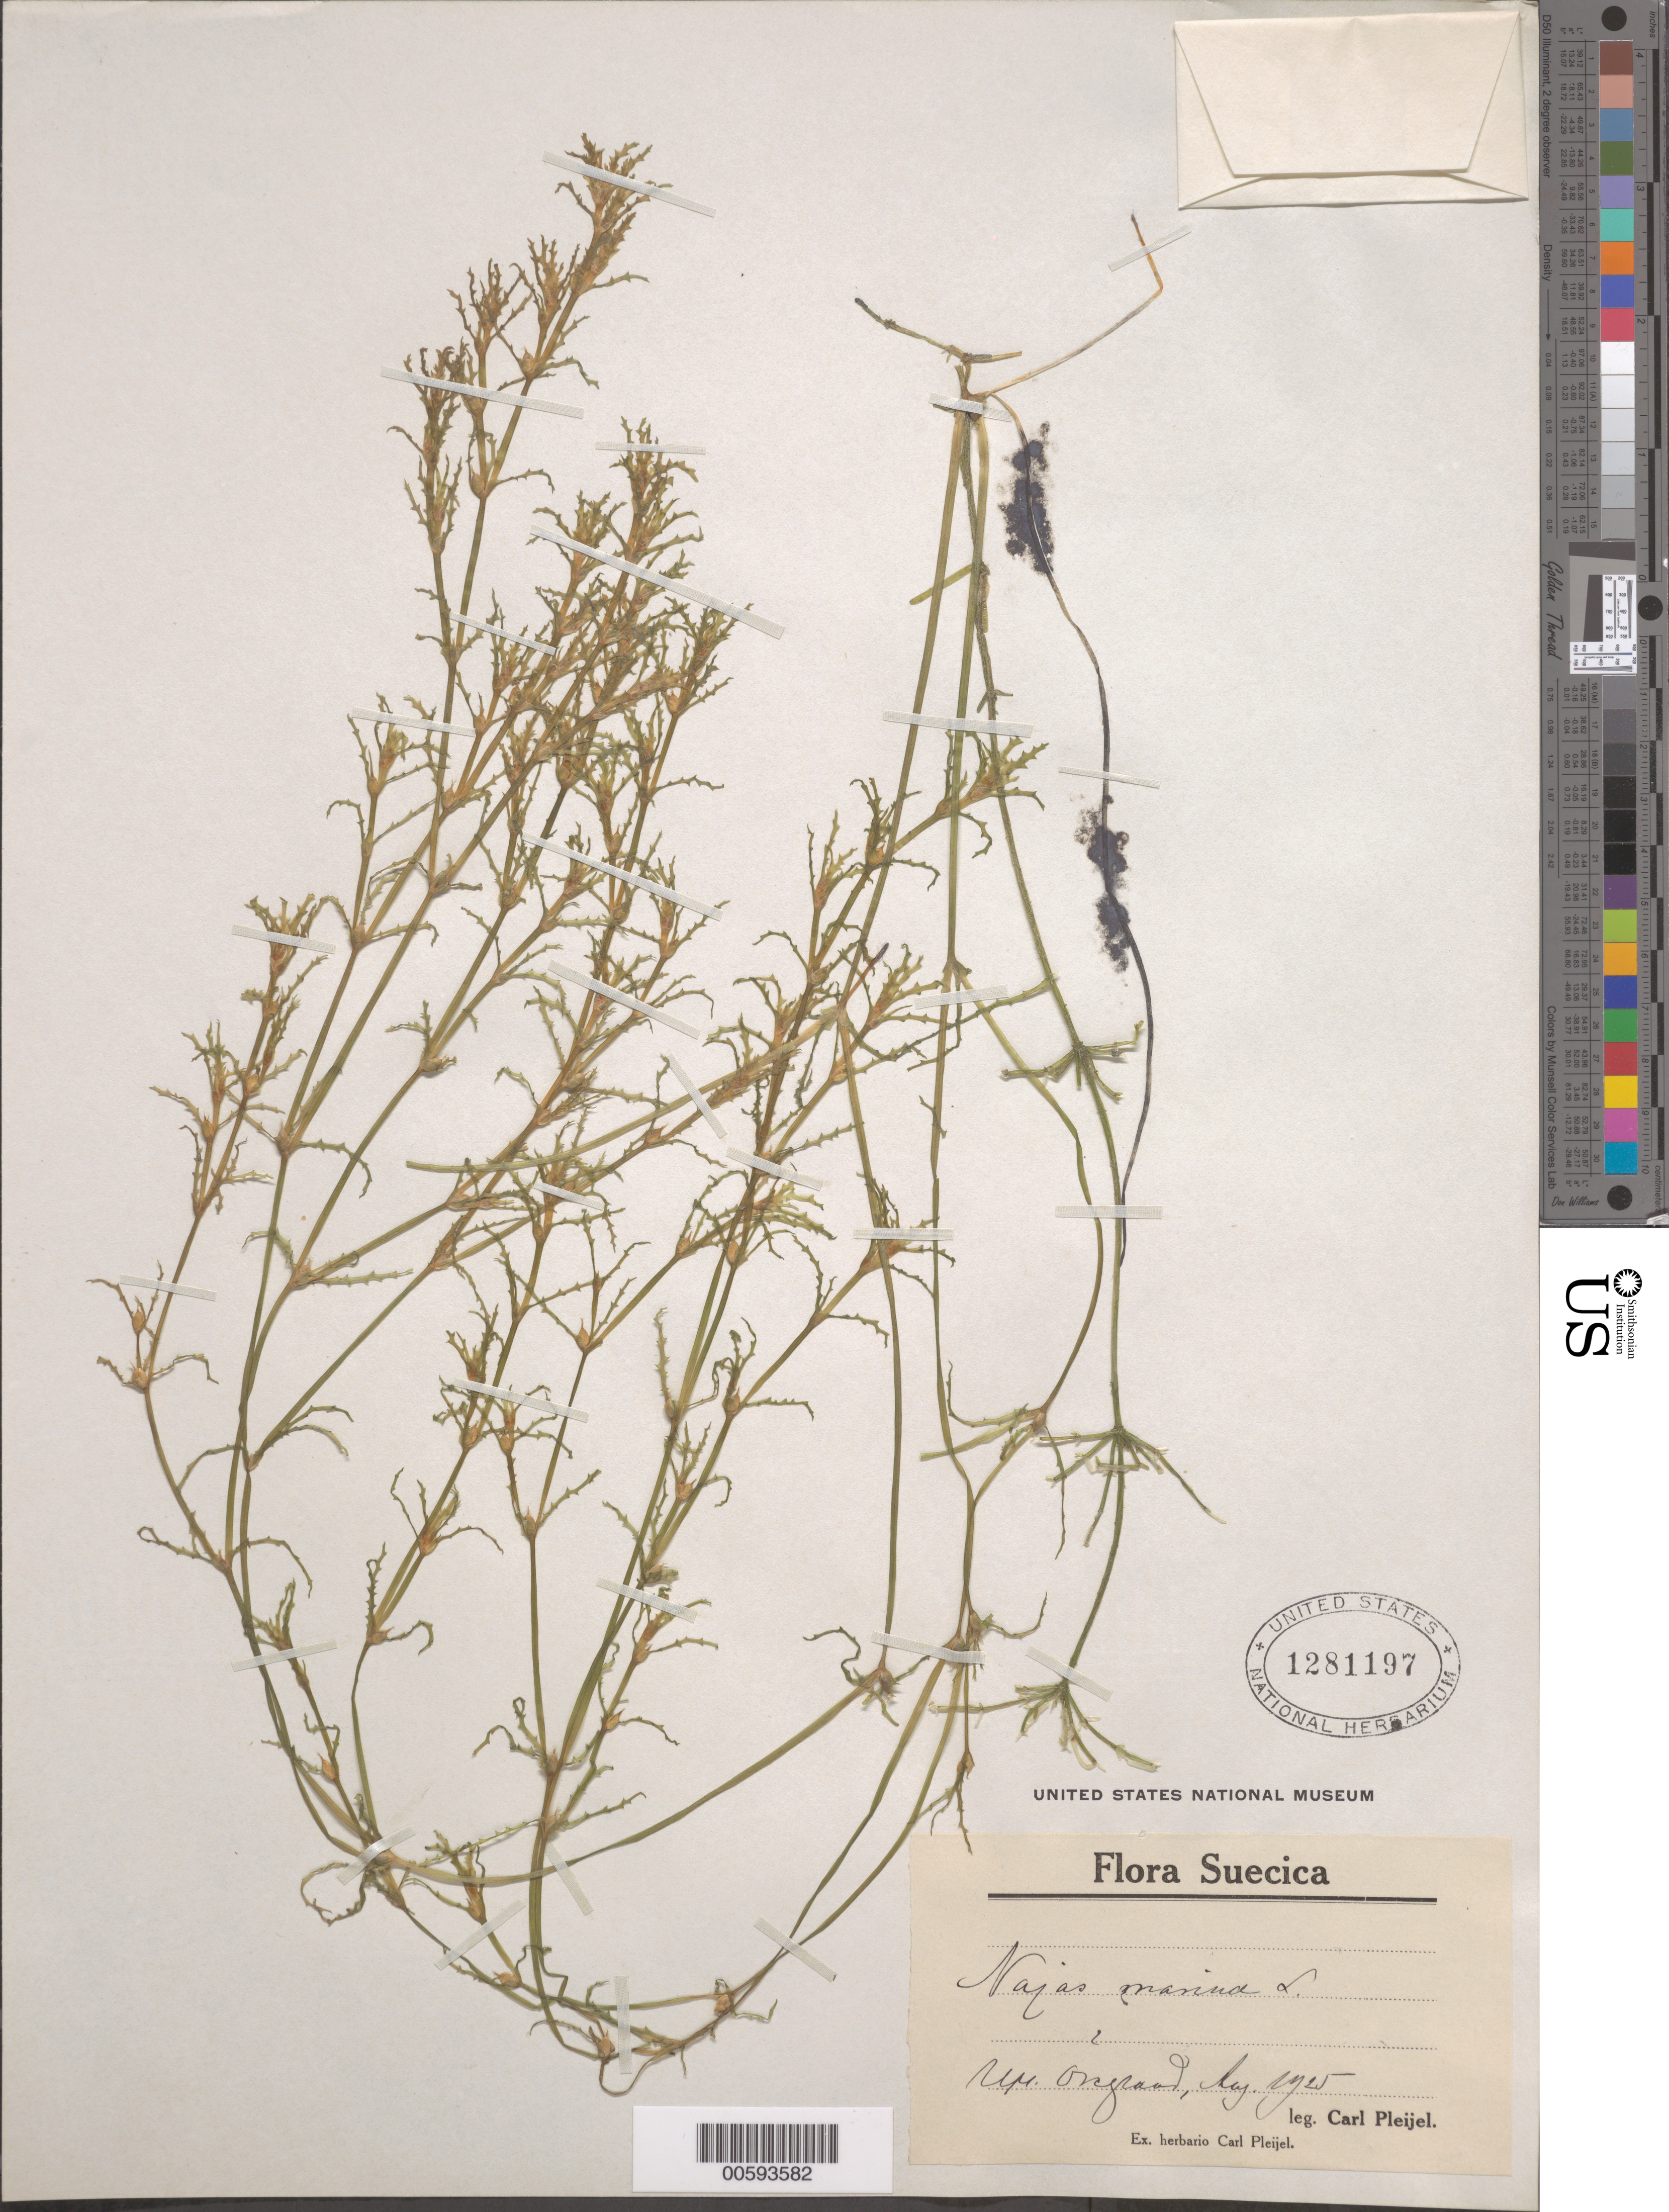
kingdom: Plantae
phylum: Tracheophyta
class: Liliopsida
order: Alismatales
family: Hydrocharitaceae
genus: Najas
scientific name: Najas major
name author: All.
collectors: C. Pleijel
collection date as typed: Aug 1925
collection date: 1925-08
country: Sweden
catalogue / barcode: US 1281197